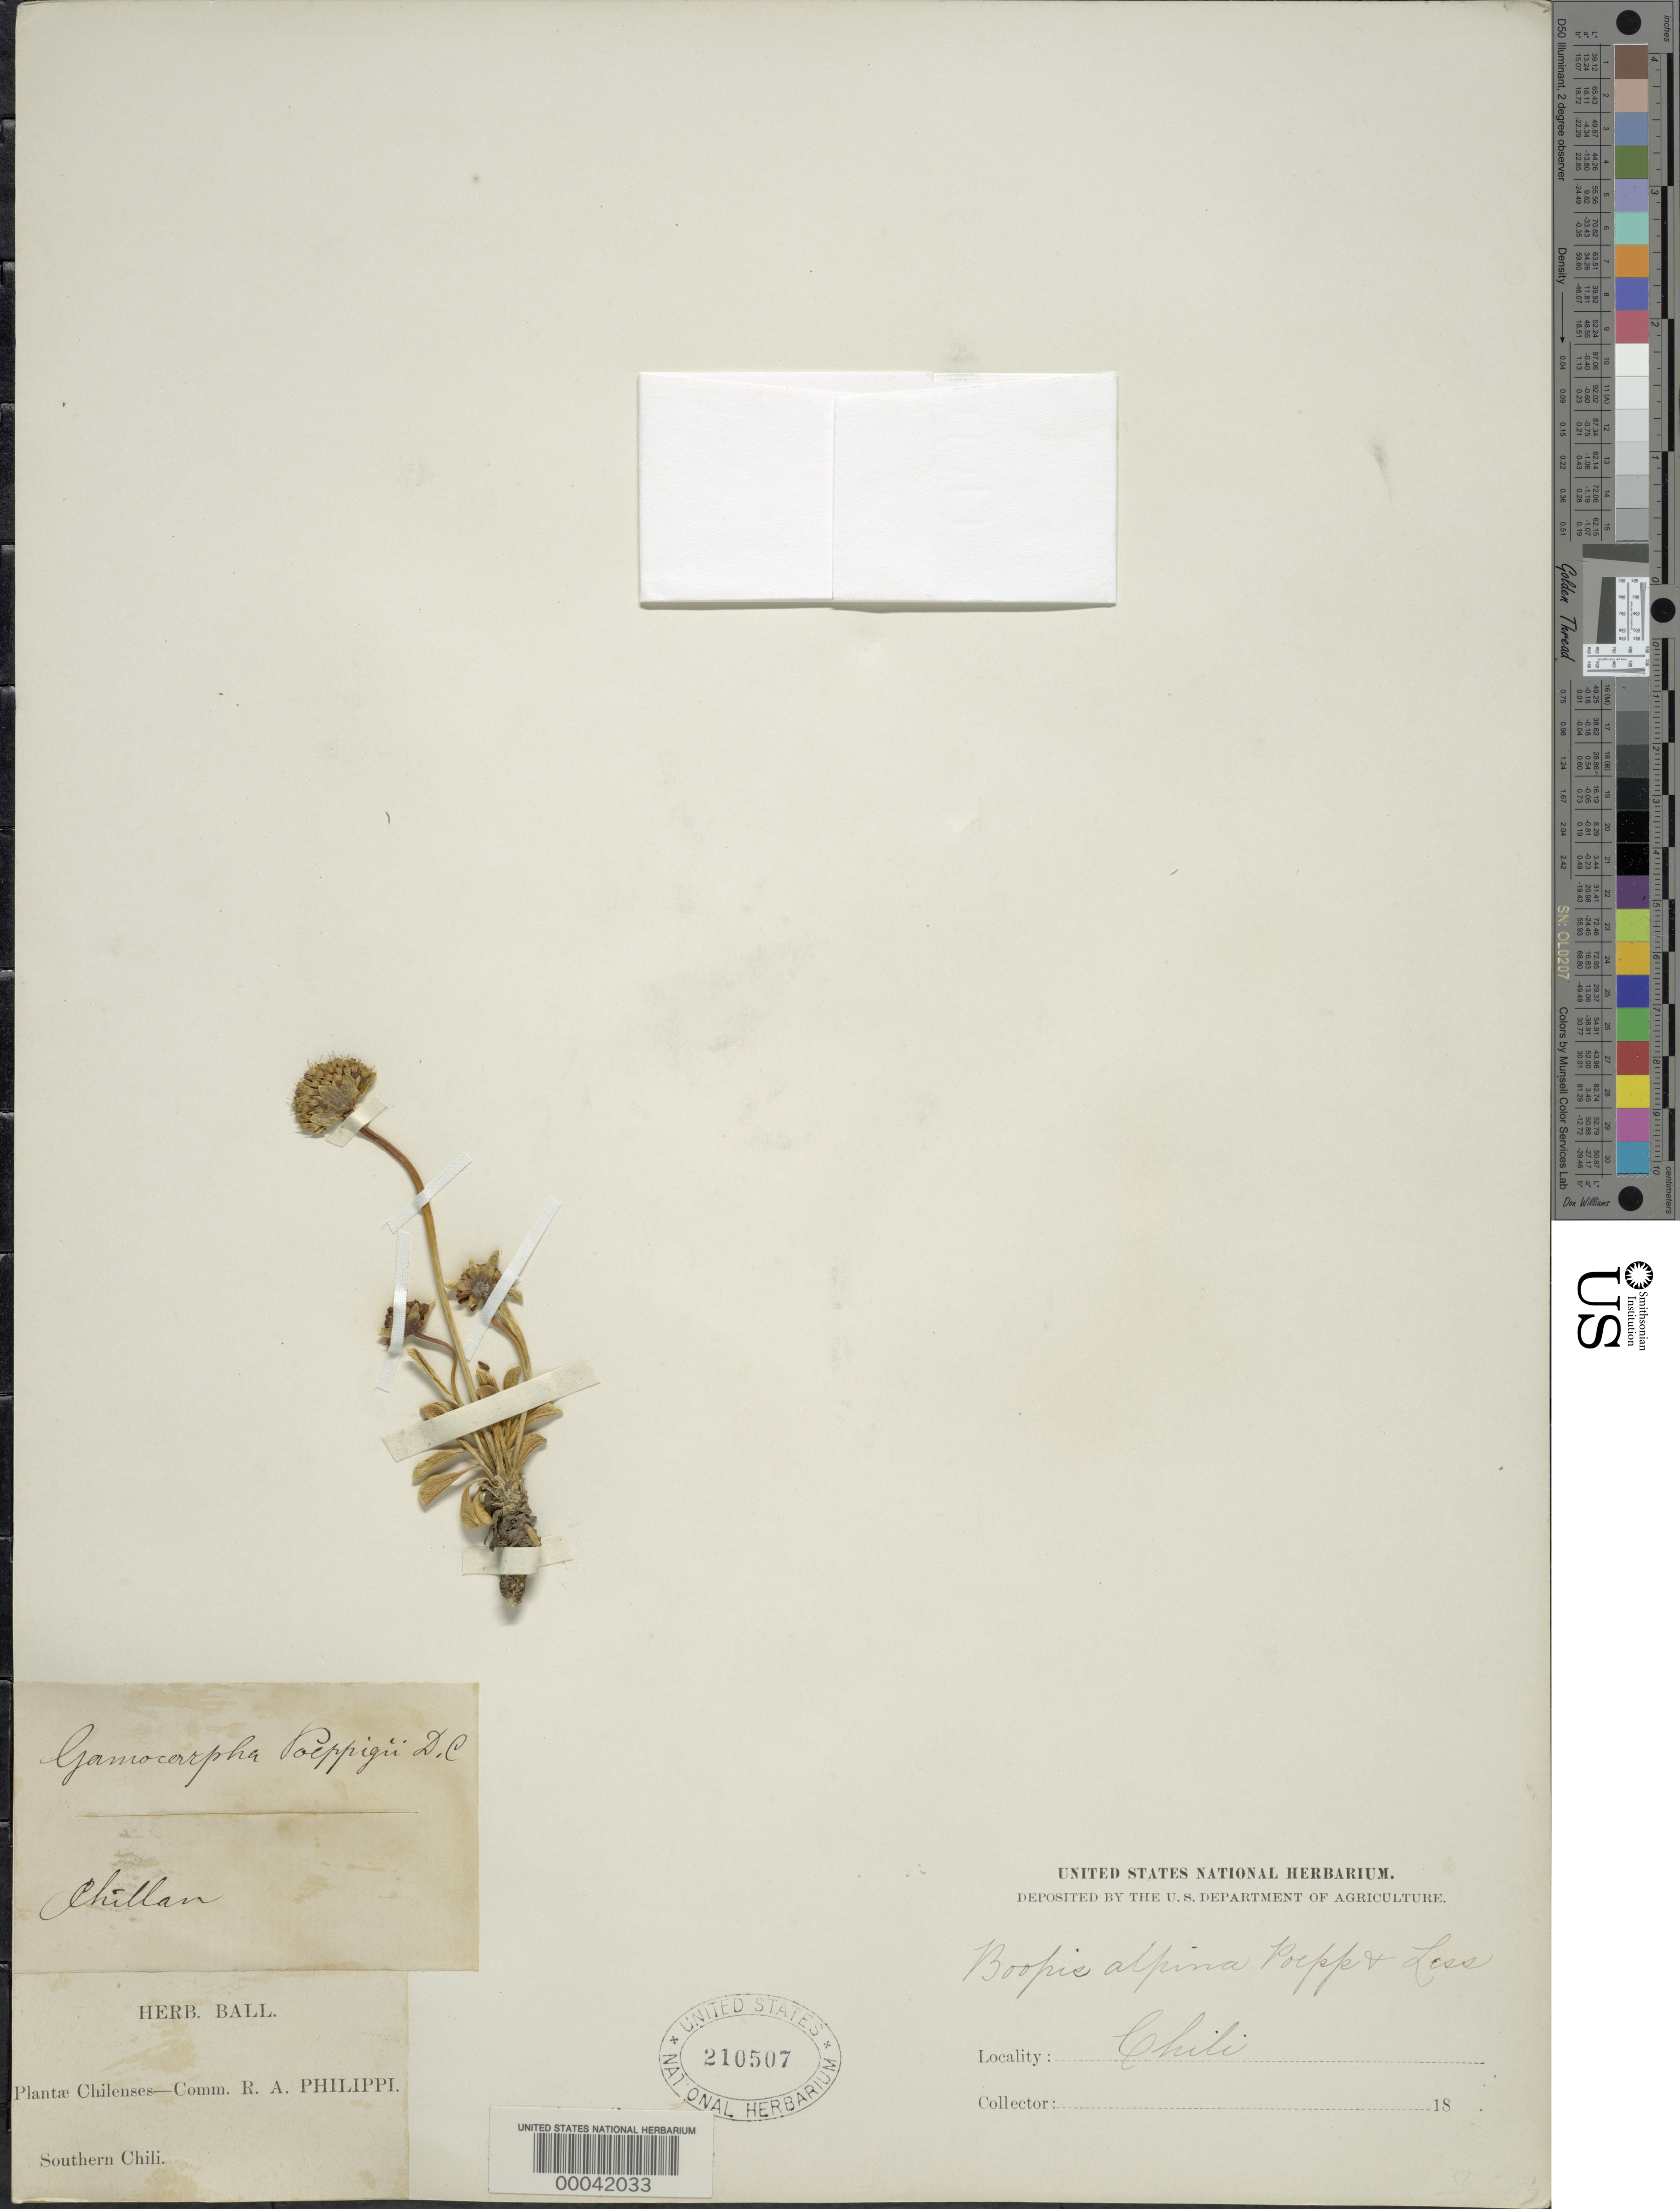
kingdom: Plantae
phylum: Tracheophyta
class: Magnoliopsida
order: Asterales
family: Calyceraceae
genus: Boopis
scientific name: Boopis alpina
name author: Poepp. ex Less.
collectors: R. A. Philippi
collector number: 3385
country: Chile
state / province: Bio-Bío (VIII)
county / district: Ñuble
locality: Chillan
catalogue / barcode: US 210507